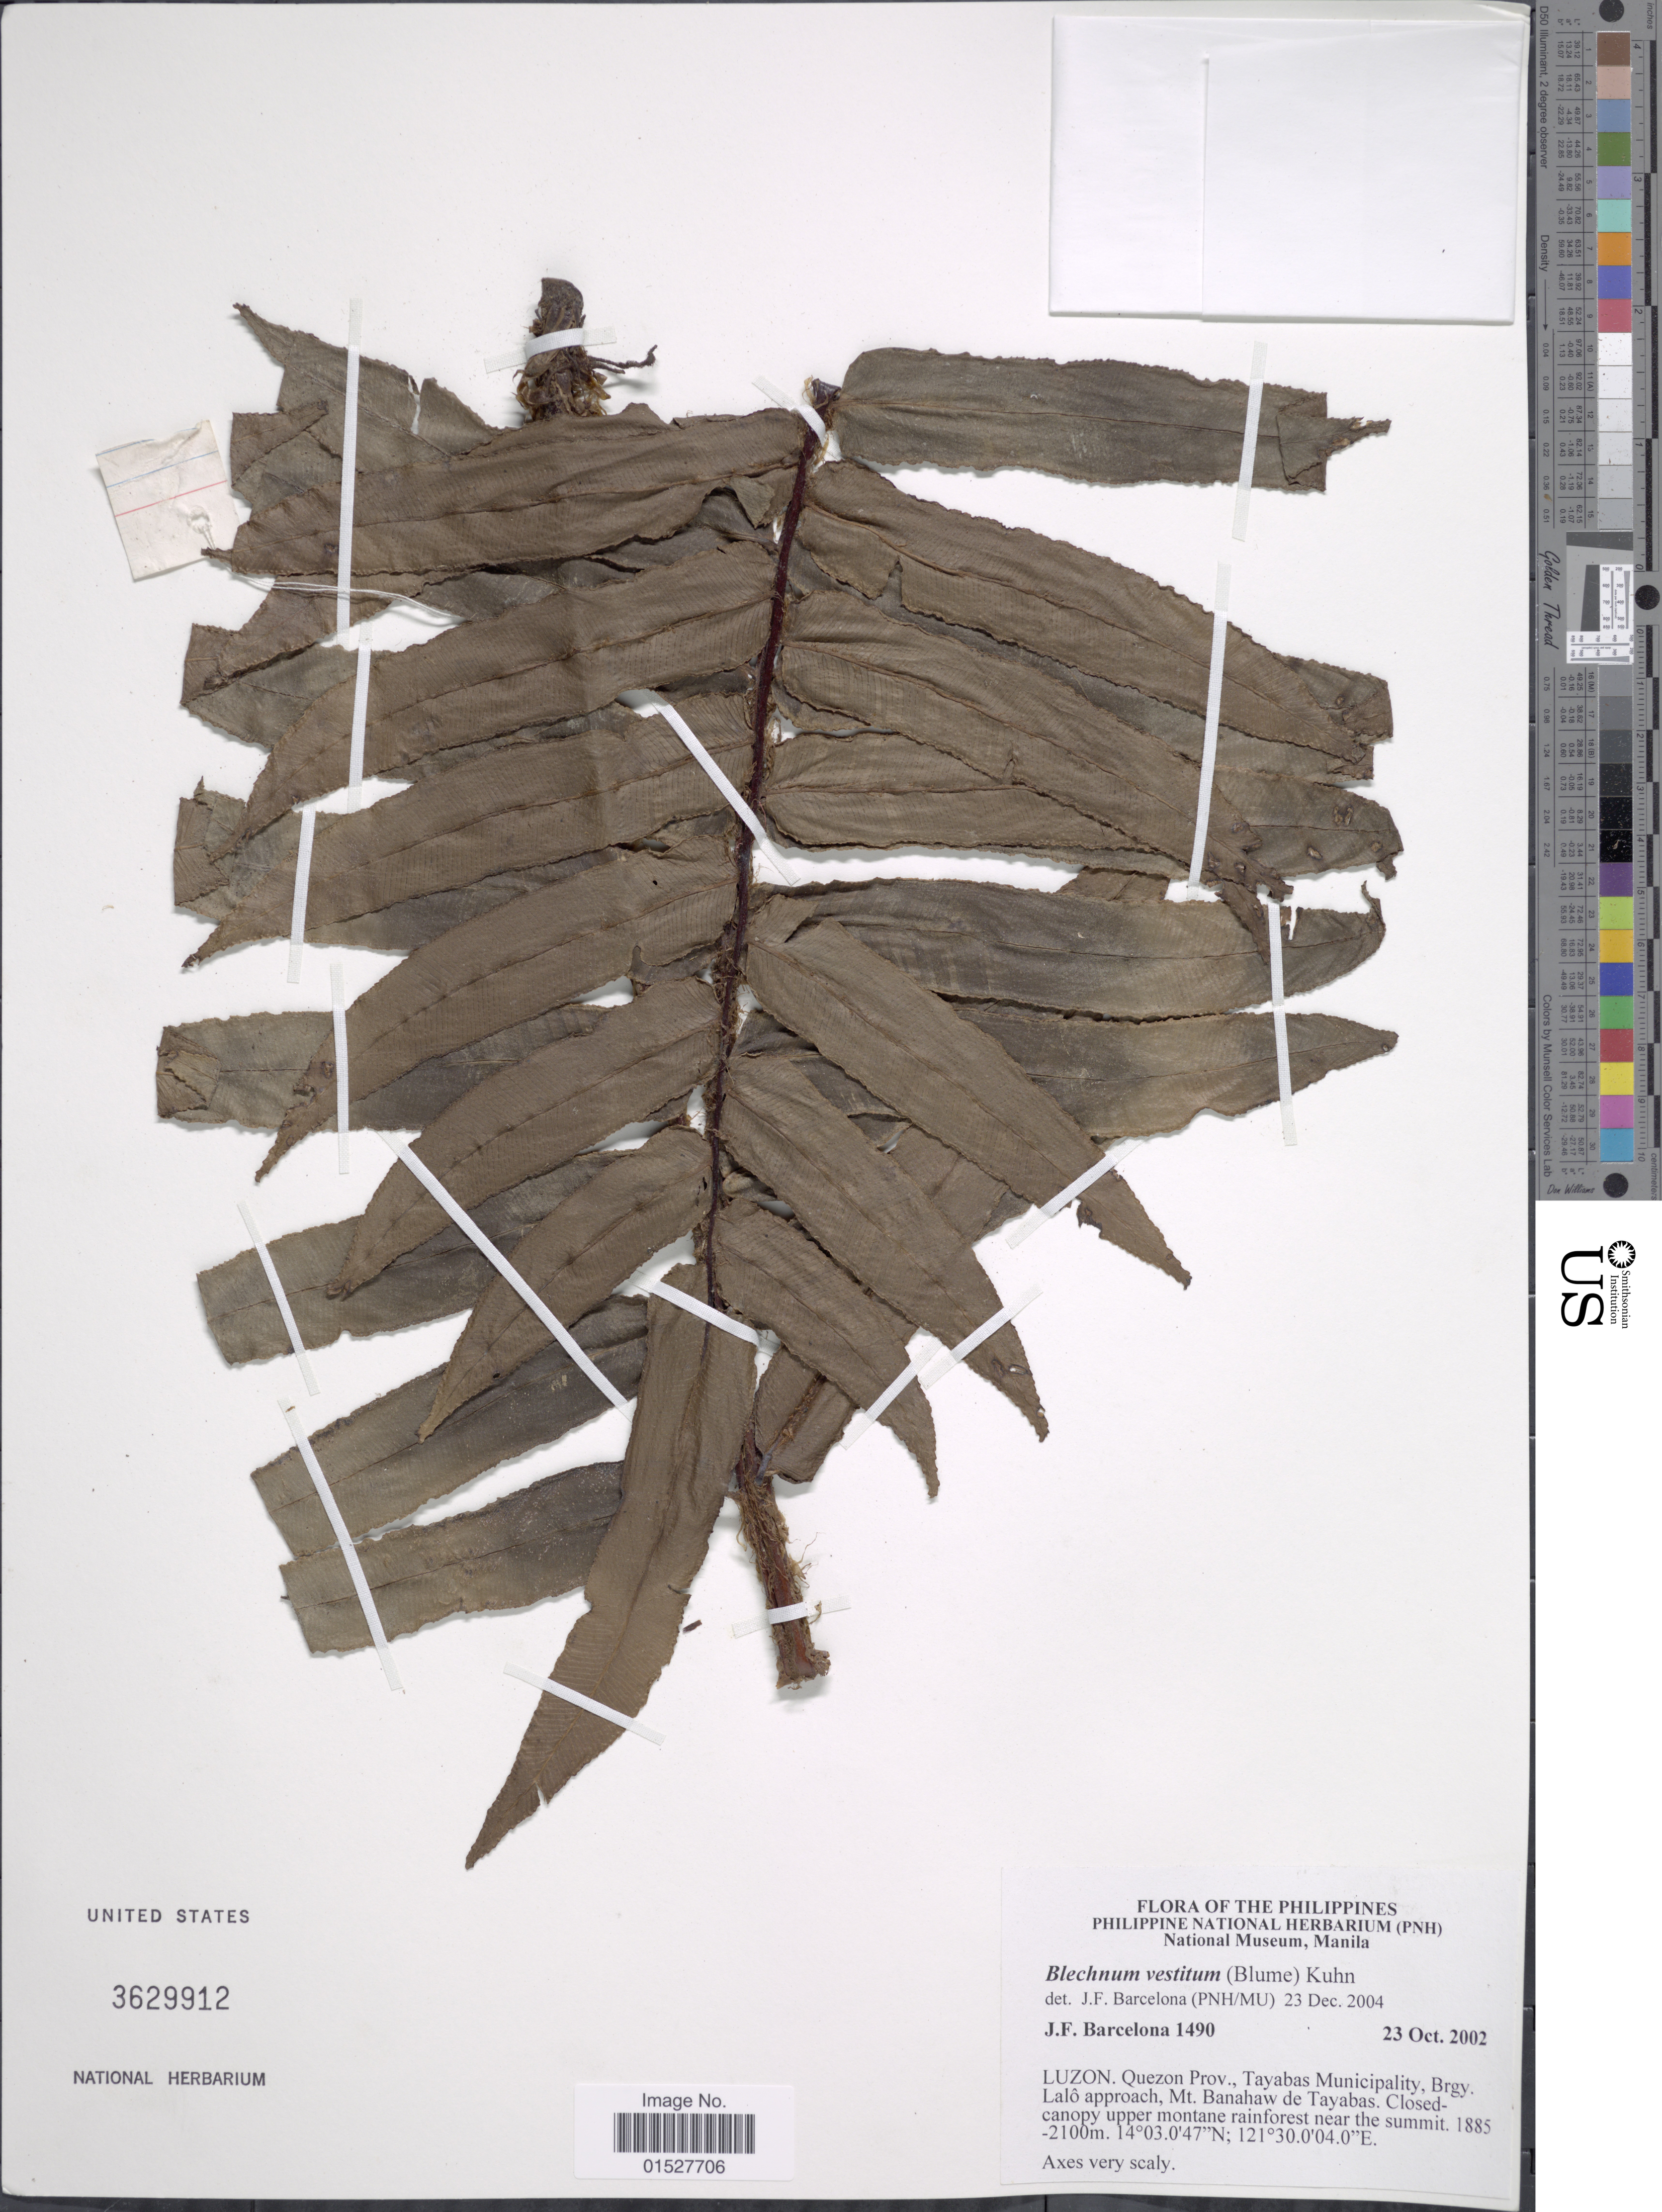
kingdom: Plantae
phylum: Tracheophyta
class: Polypodiopsida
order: Polypodiales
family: Blechnaceae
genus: Blechnum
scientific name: Blechnum vestitum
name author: (Blume) Kuhn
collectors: J. F. Barcelona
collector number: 1490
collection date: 2002-10-23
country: Philippines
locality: Luzon. Quezon Prov., Tayabas Municipality, Brgy Lalo approach, Mt. Banahaw de Tayabas.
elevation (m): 1885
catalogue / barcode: US 3629912